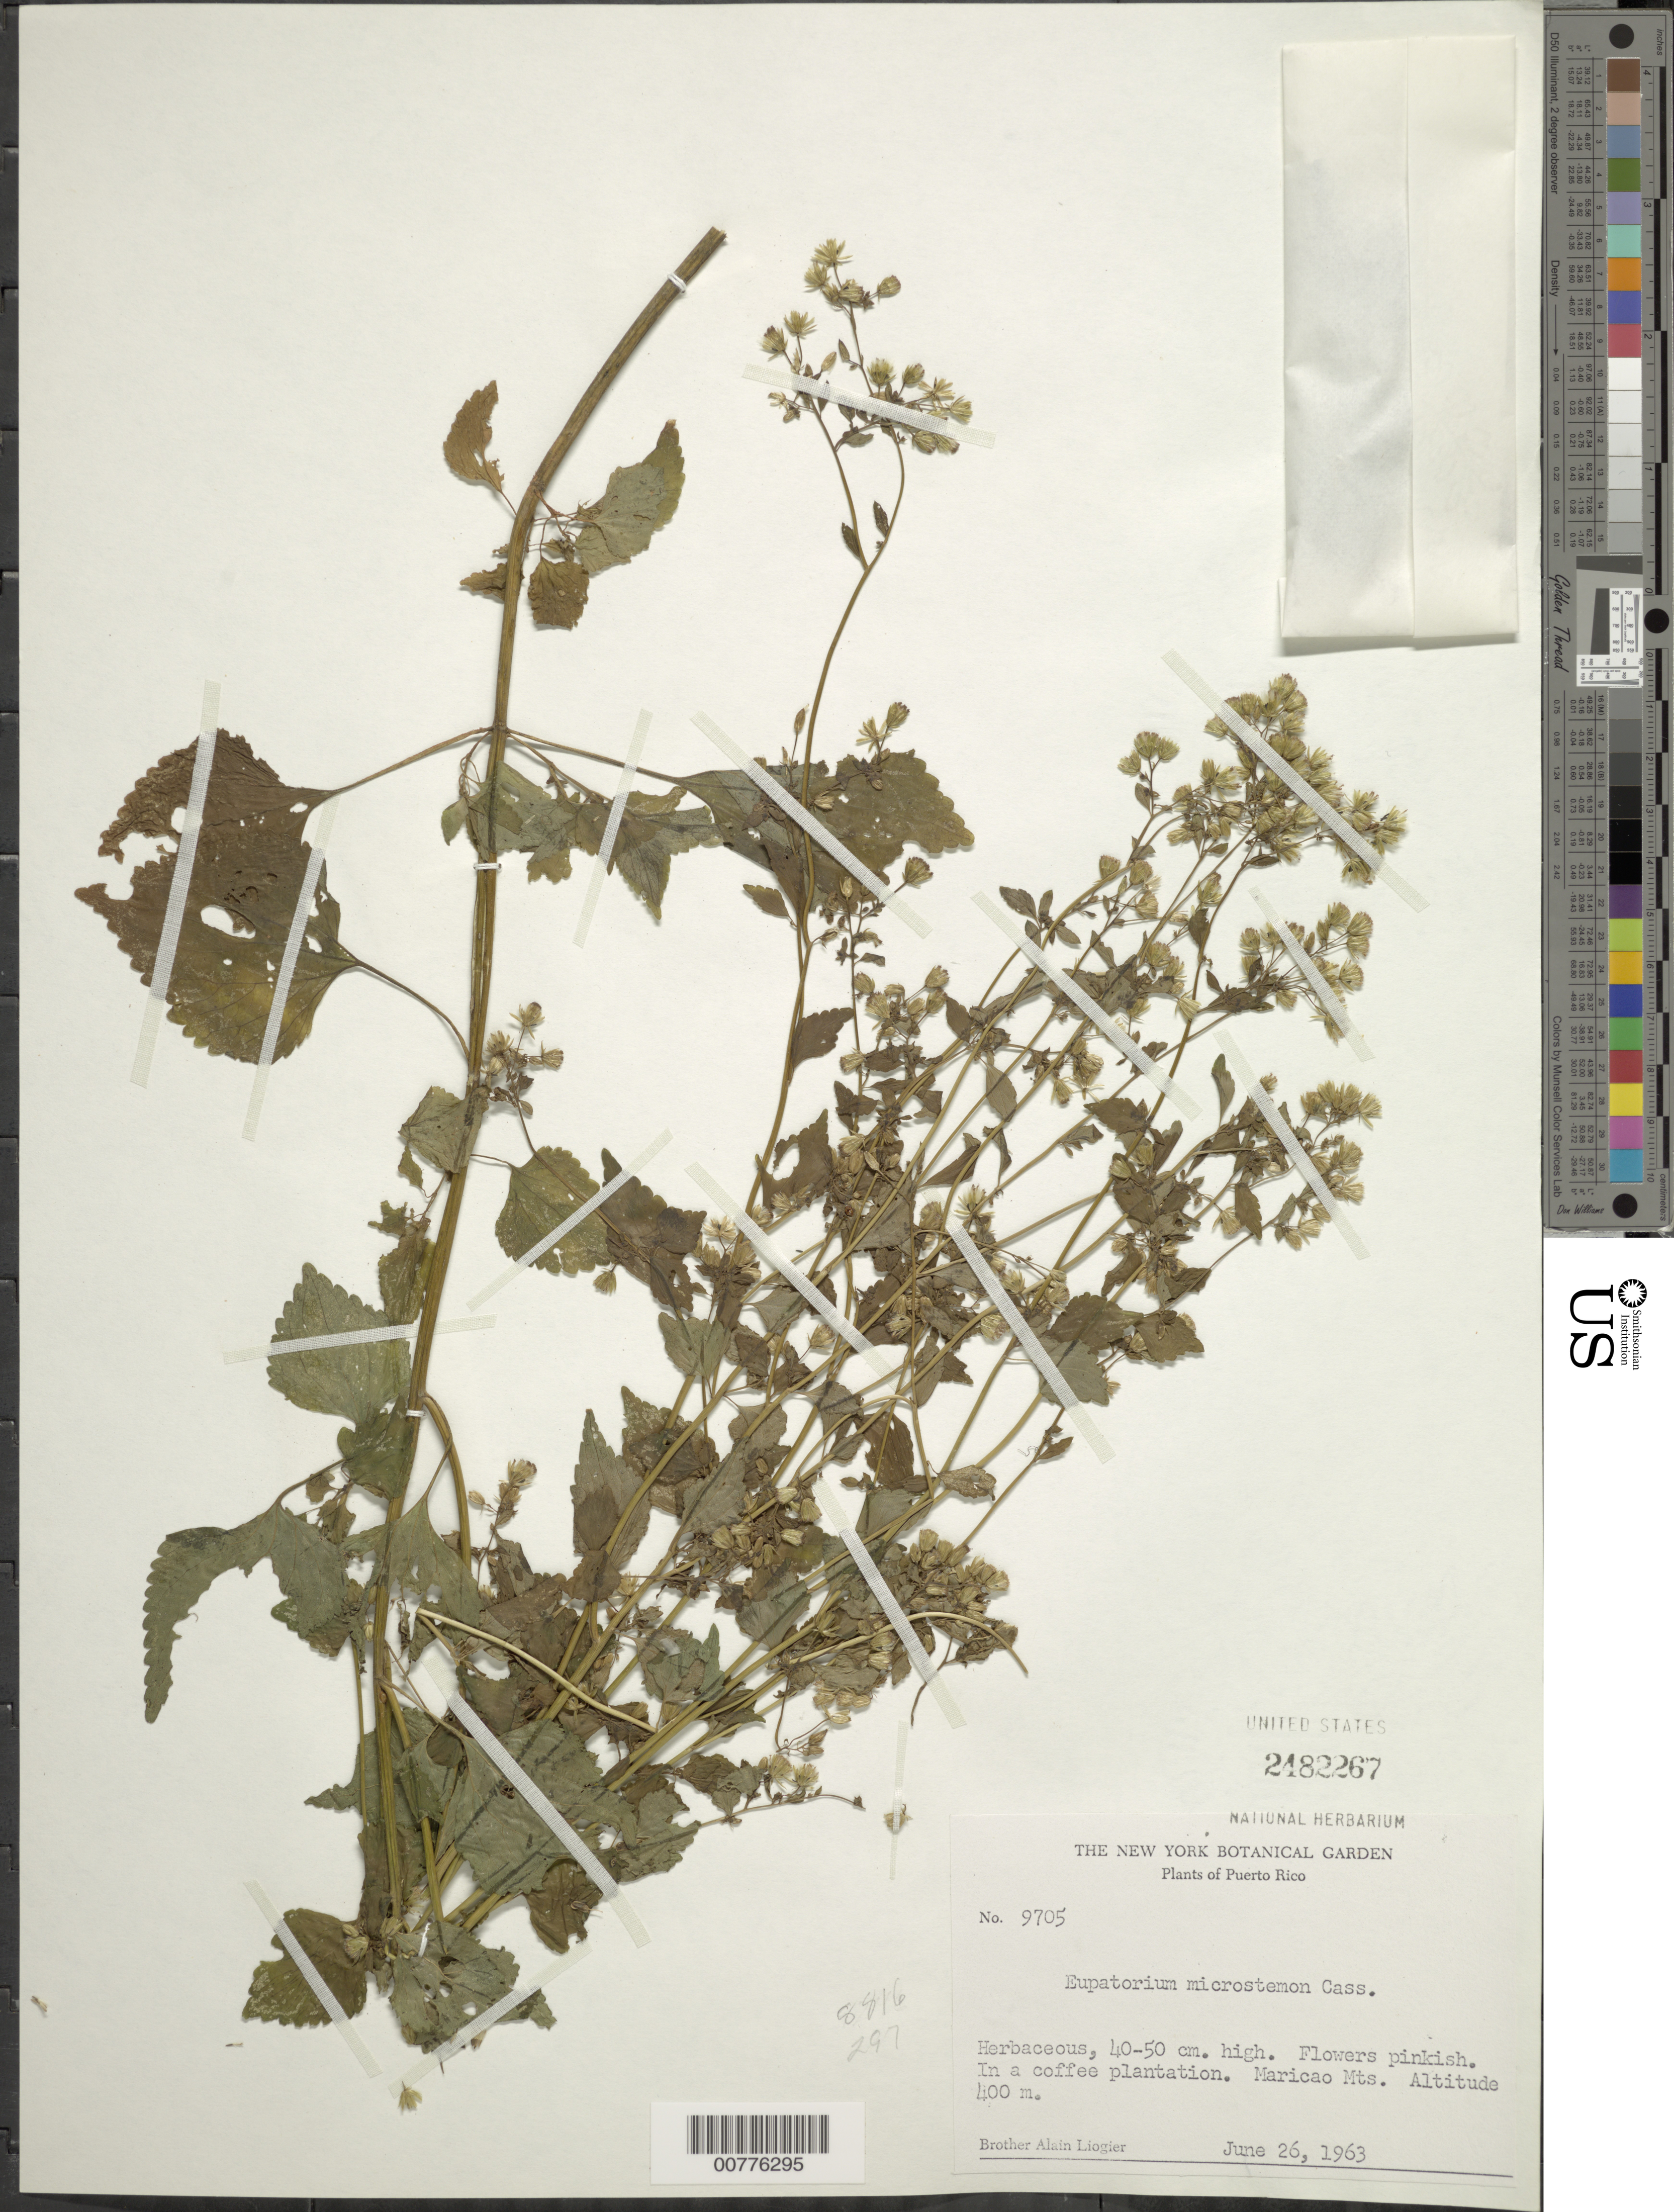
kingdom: Plantae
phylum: Tracheophyta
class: Magnoliopsida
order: Asterales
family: Asteraceae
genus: Fleischmannia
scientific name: Fleischmannia microstemon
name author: (Cass.) R.M. King & H. Rob.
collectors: A. H. Liogier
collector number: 9705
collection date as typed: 26 Jun 1963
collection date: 1963-06-26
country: Puerto Rico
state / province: Maricao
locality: In a coffee plantation. Maricao Mts.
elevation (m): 400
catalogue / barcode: US 2482267